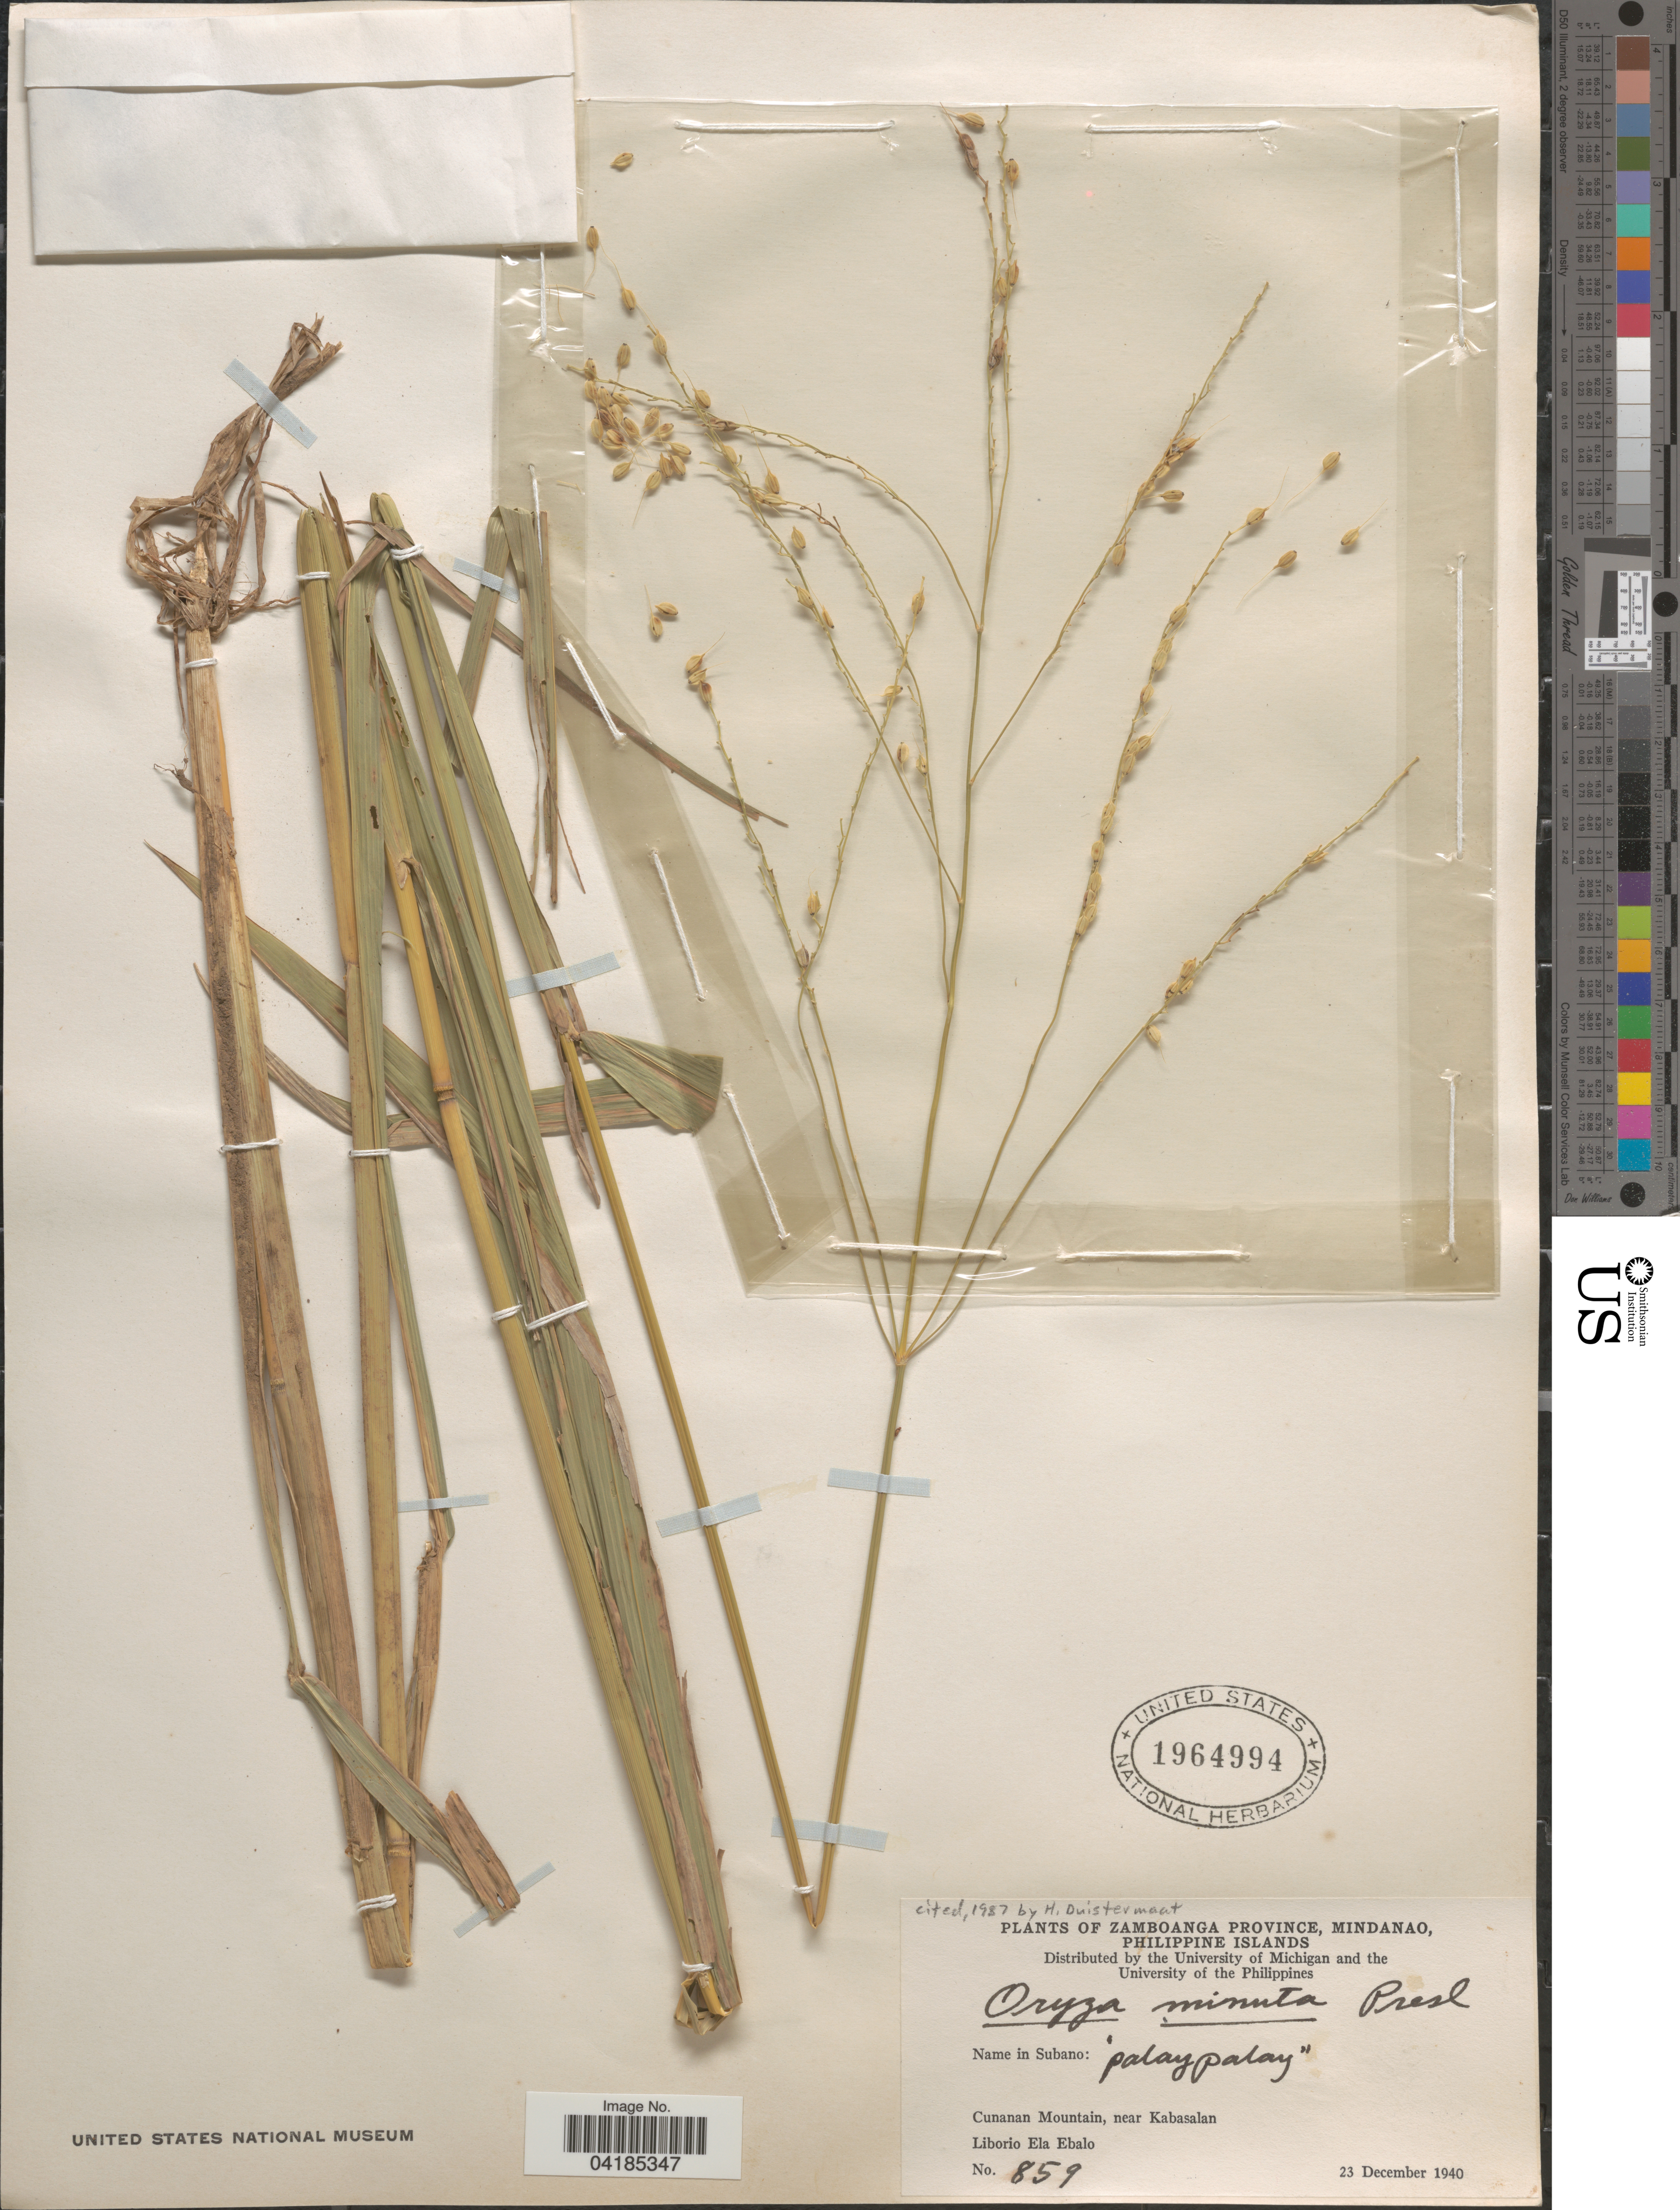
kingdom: Plantae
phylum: Tracheophyta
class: Liliopsida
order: Poales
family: Poaceae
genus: Oryza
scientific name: Oryza latifolia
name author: Desv.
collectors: L. Ebalo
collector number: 859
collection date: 1940-12-23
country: Philippines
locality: Zamboanga Peninsula, Mindanao. Cunanan Mountain, near Kabasalan.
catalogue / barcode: US 1964994